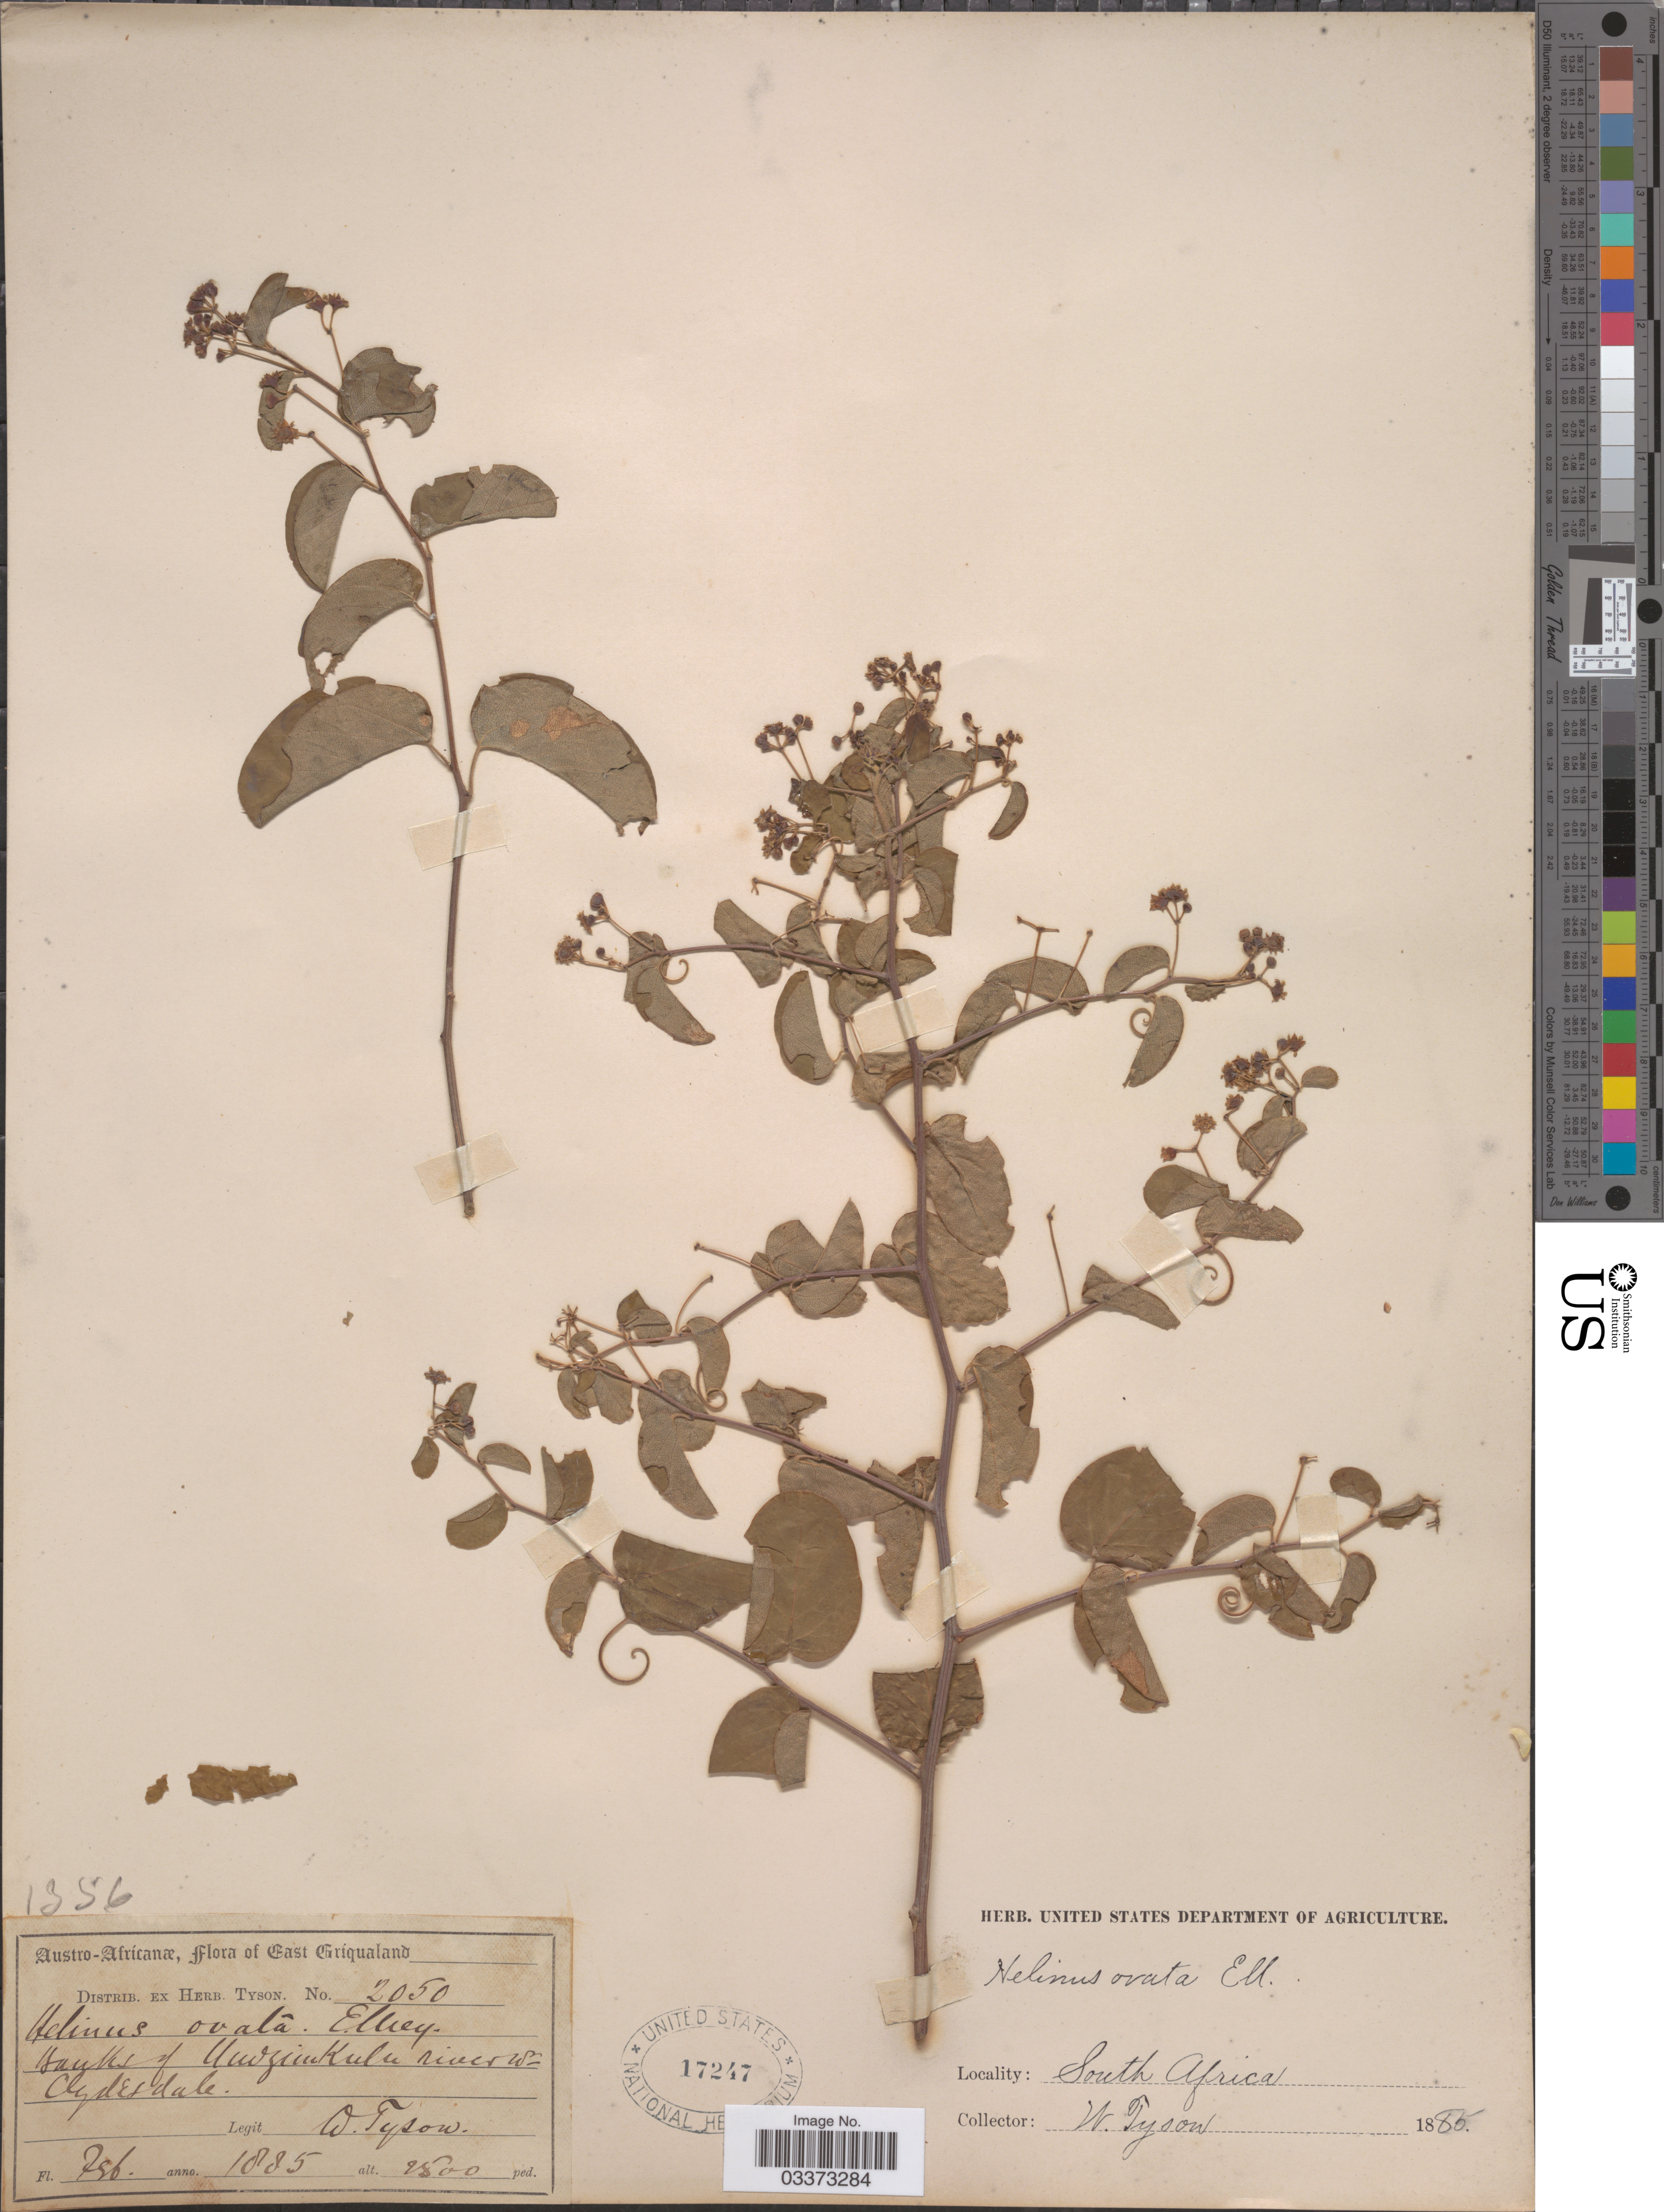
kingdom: Plantae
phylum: Tracheophyta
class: Magnoliopsida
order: Rosales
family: Rhamnaceae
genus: Helinus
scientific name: Helinus ovatus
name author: E. Mey. ex Sond.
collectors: W. Tyson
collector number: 2050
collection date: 1885-07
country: South Africa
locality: Austro-Africanæ, East Griqualand. South of Umzimkulu river w. Clydesdale.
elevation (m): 853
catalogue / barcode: US 17247